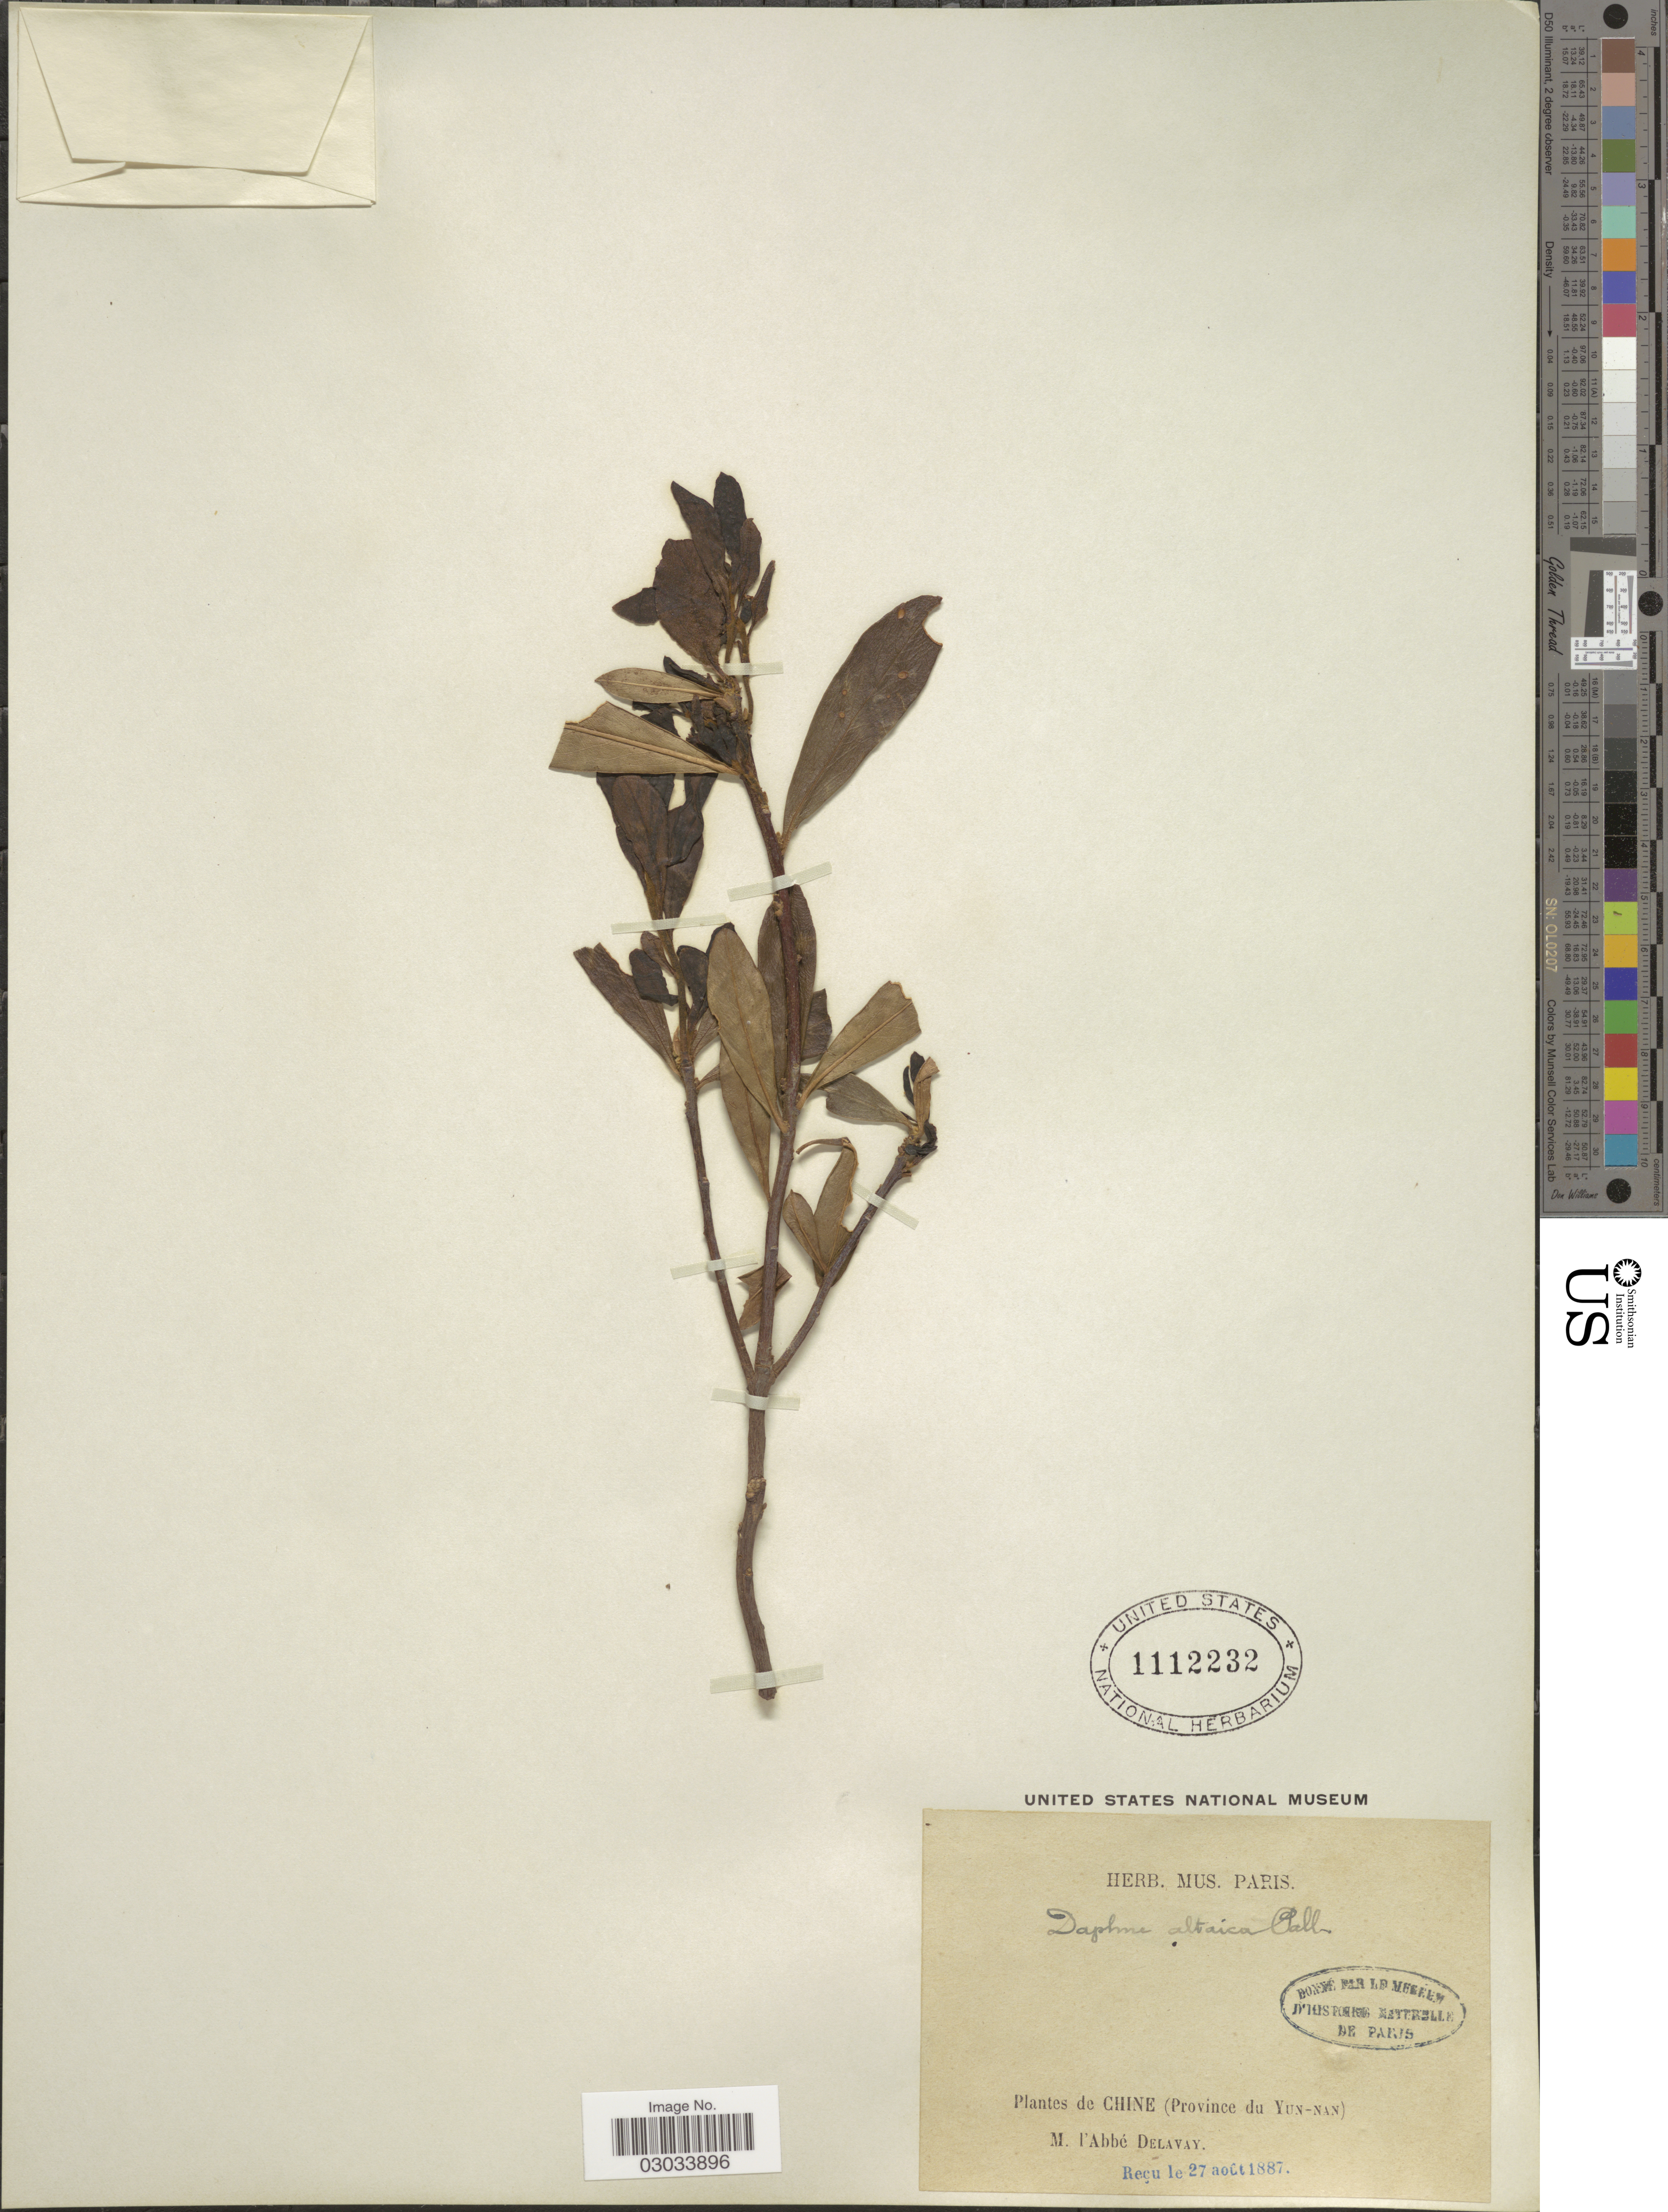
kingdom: Plantae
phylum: Tracheophyta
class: Magnoliopsida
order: Malvales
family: Thymelaeaceae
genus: Daphne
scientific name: Daphne altaica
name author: Pall.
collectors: P. Delavay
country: China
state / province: Yunnan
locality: Plantes de Chine (Province du Yun-nan).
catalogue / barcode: US 1112232